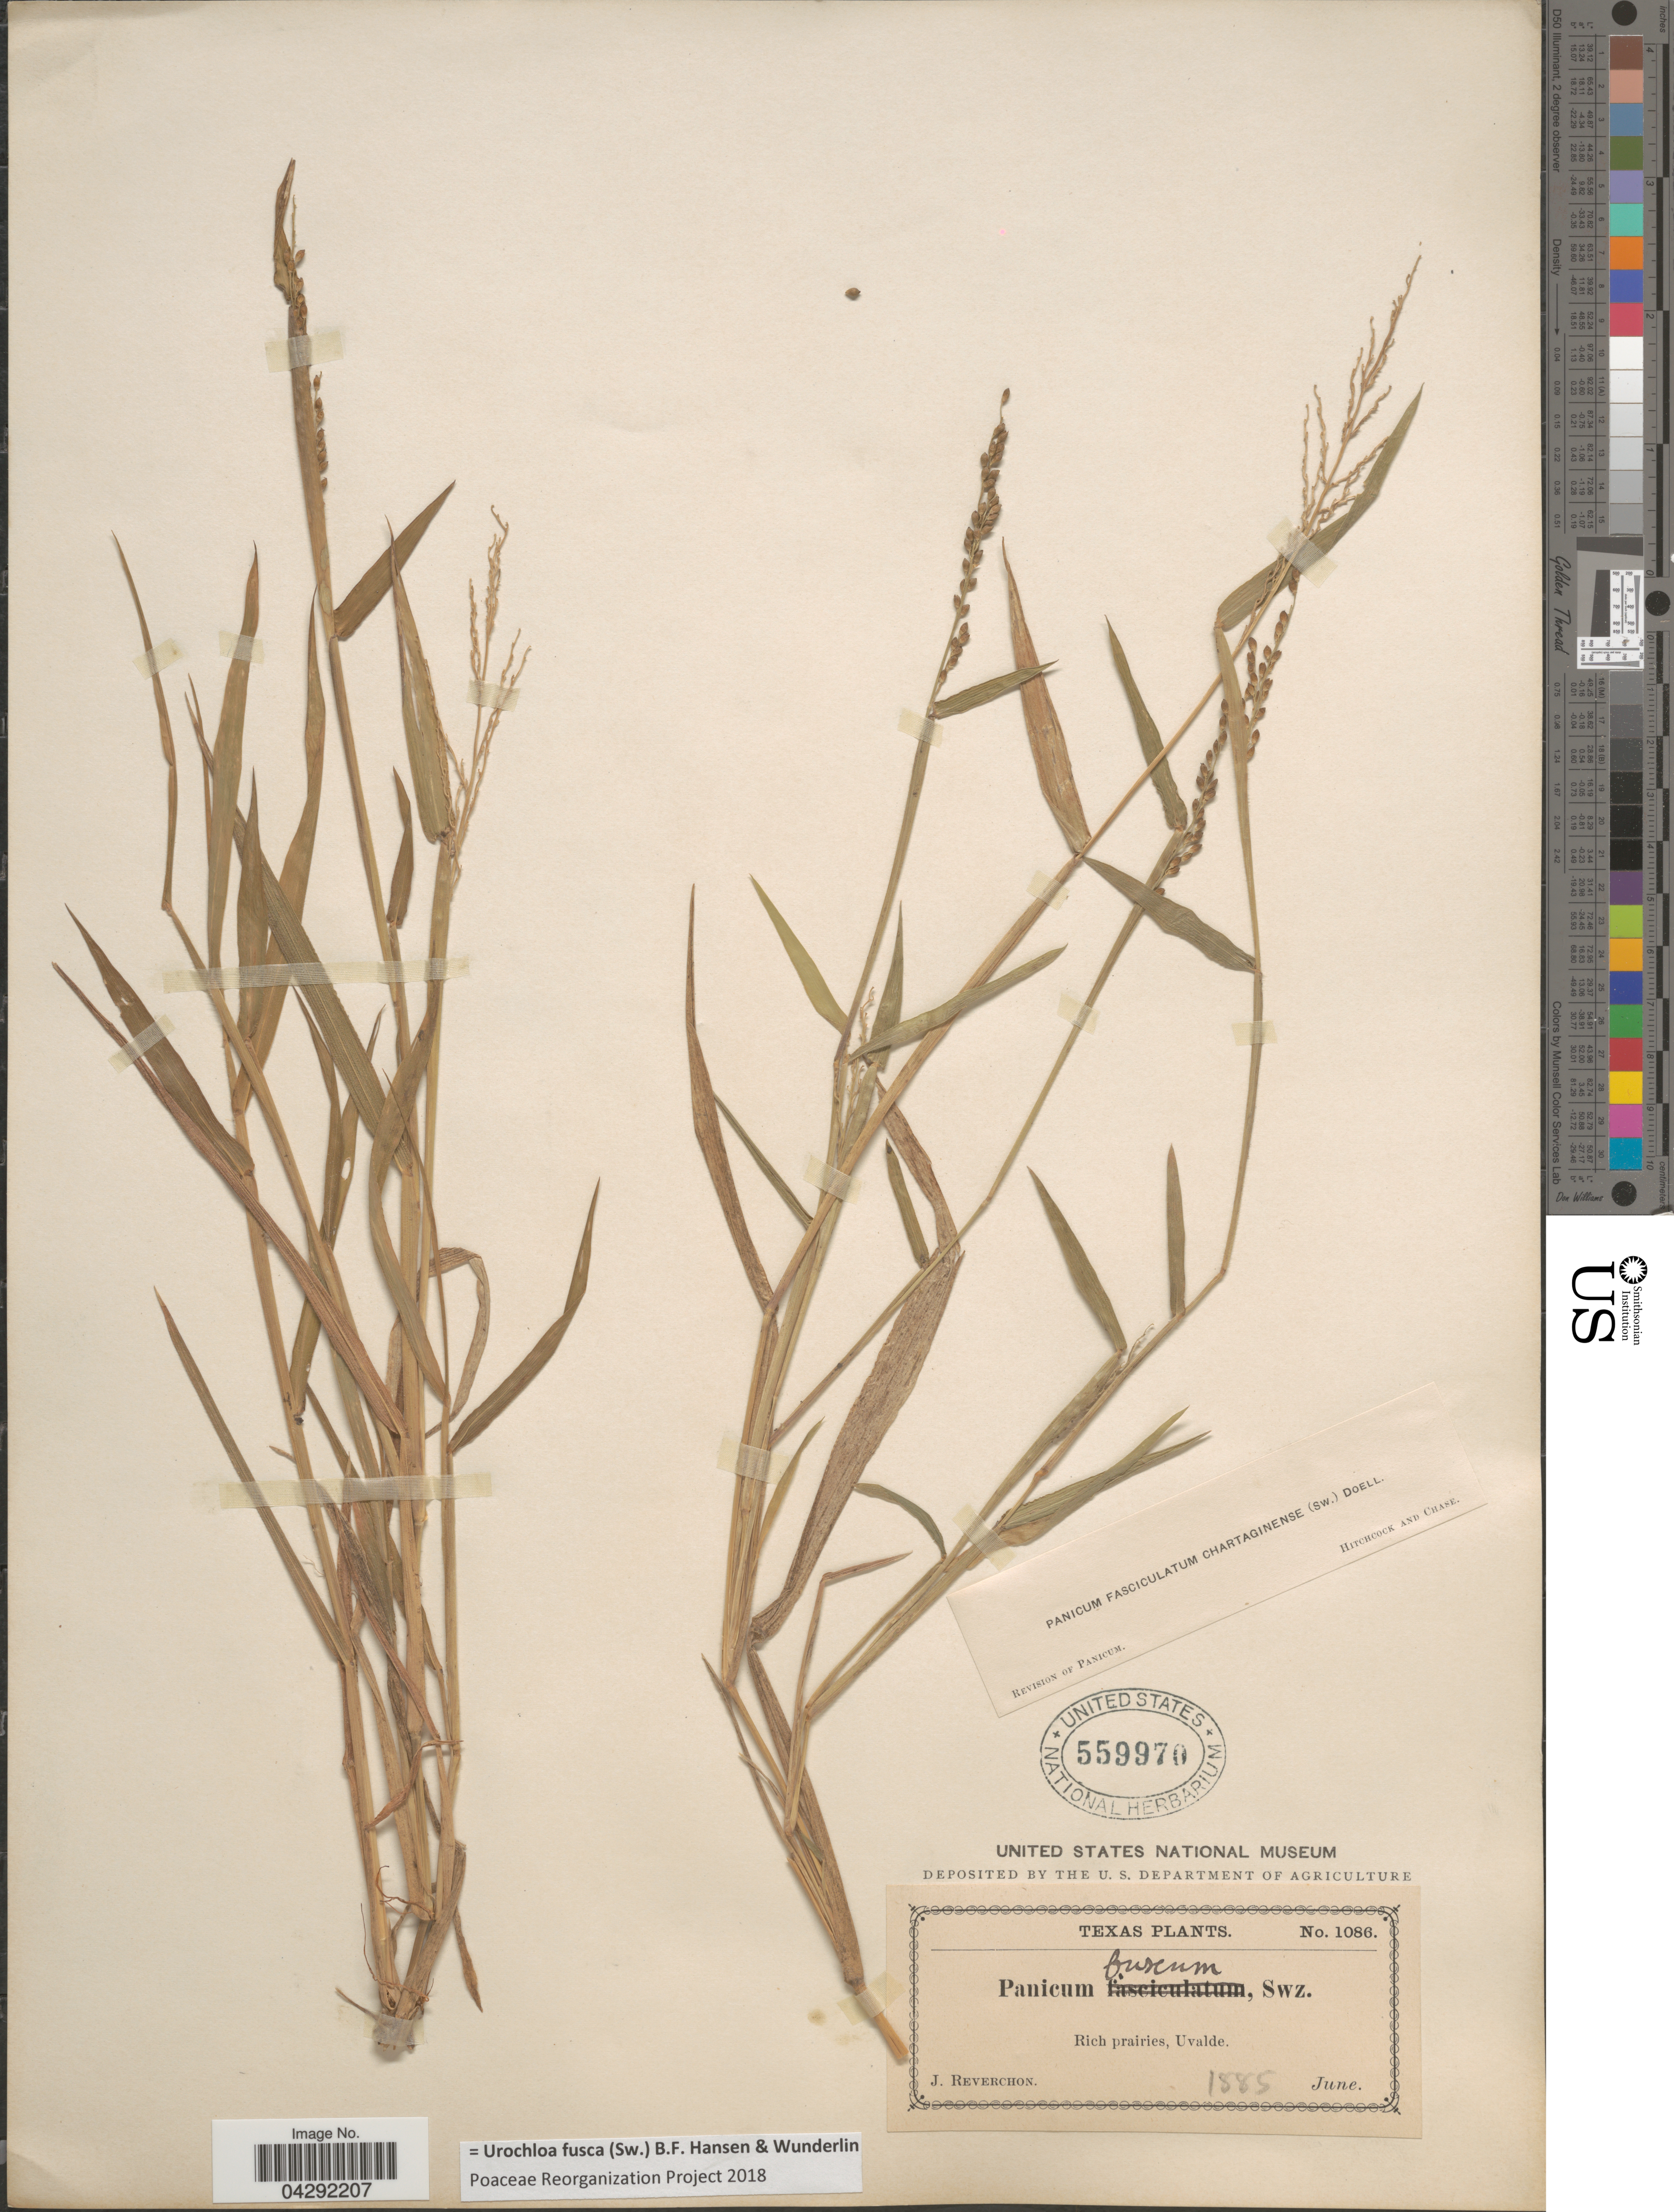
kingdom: Plantae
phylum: Tracheophyta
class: Liliopsida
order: Poales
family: Poaceae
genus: Urochloa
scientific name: Urochloa fusca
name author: (Sw.) B.F. Hansen & Wunderlin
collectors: J. Reverchon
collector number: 1086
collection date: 1885-06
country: United States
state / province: Texas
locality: Rich prairies, Uvalde.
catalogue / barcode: US 559970